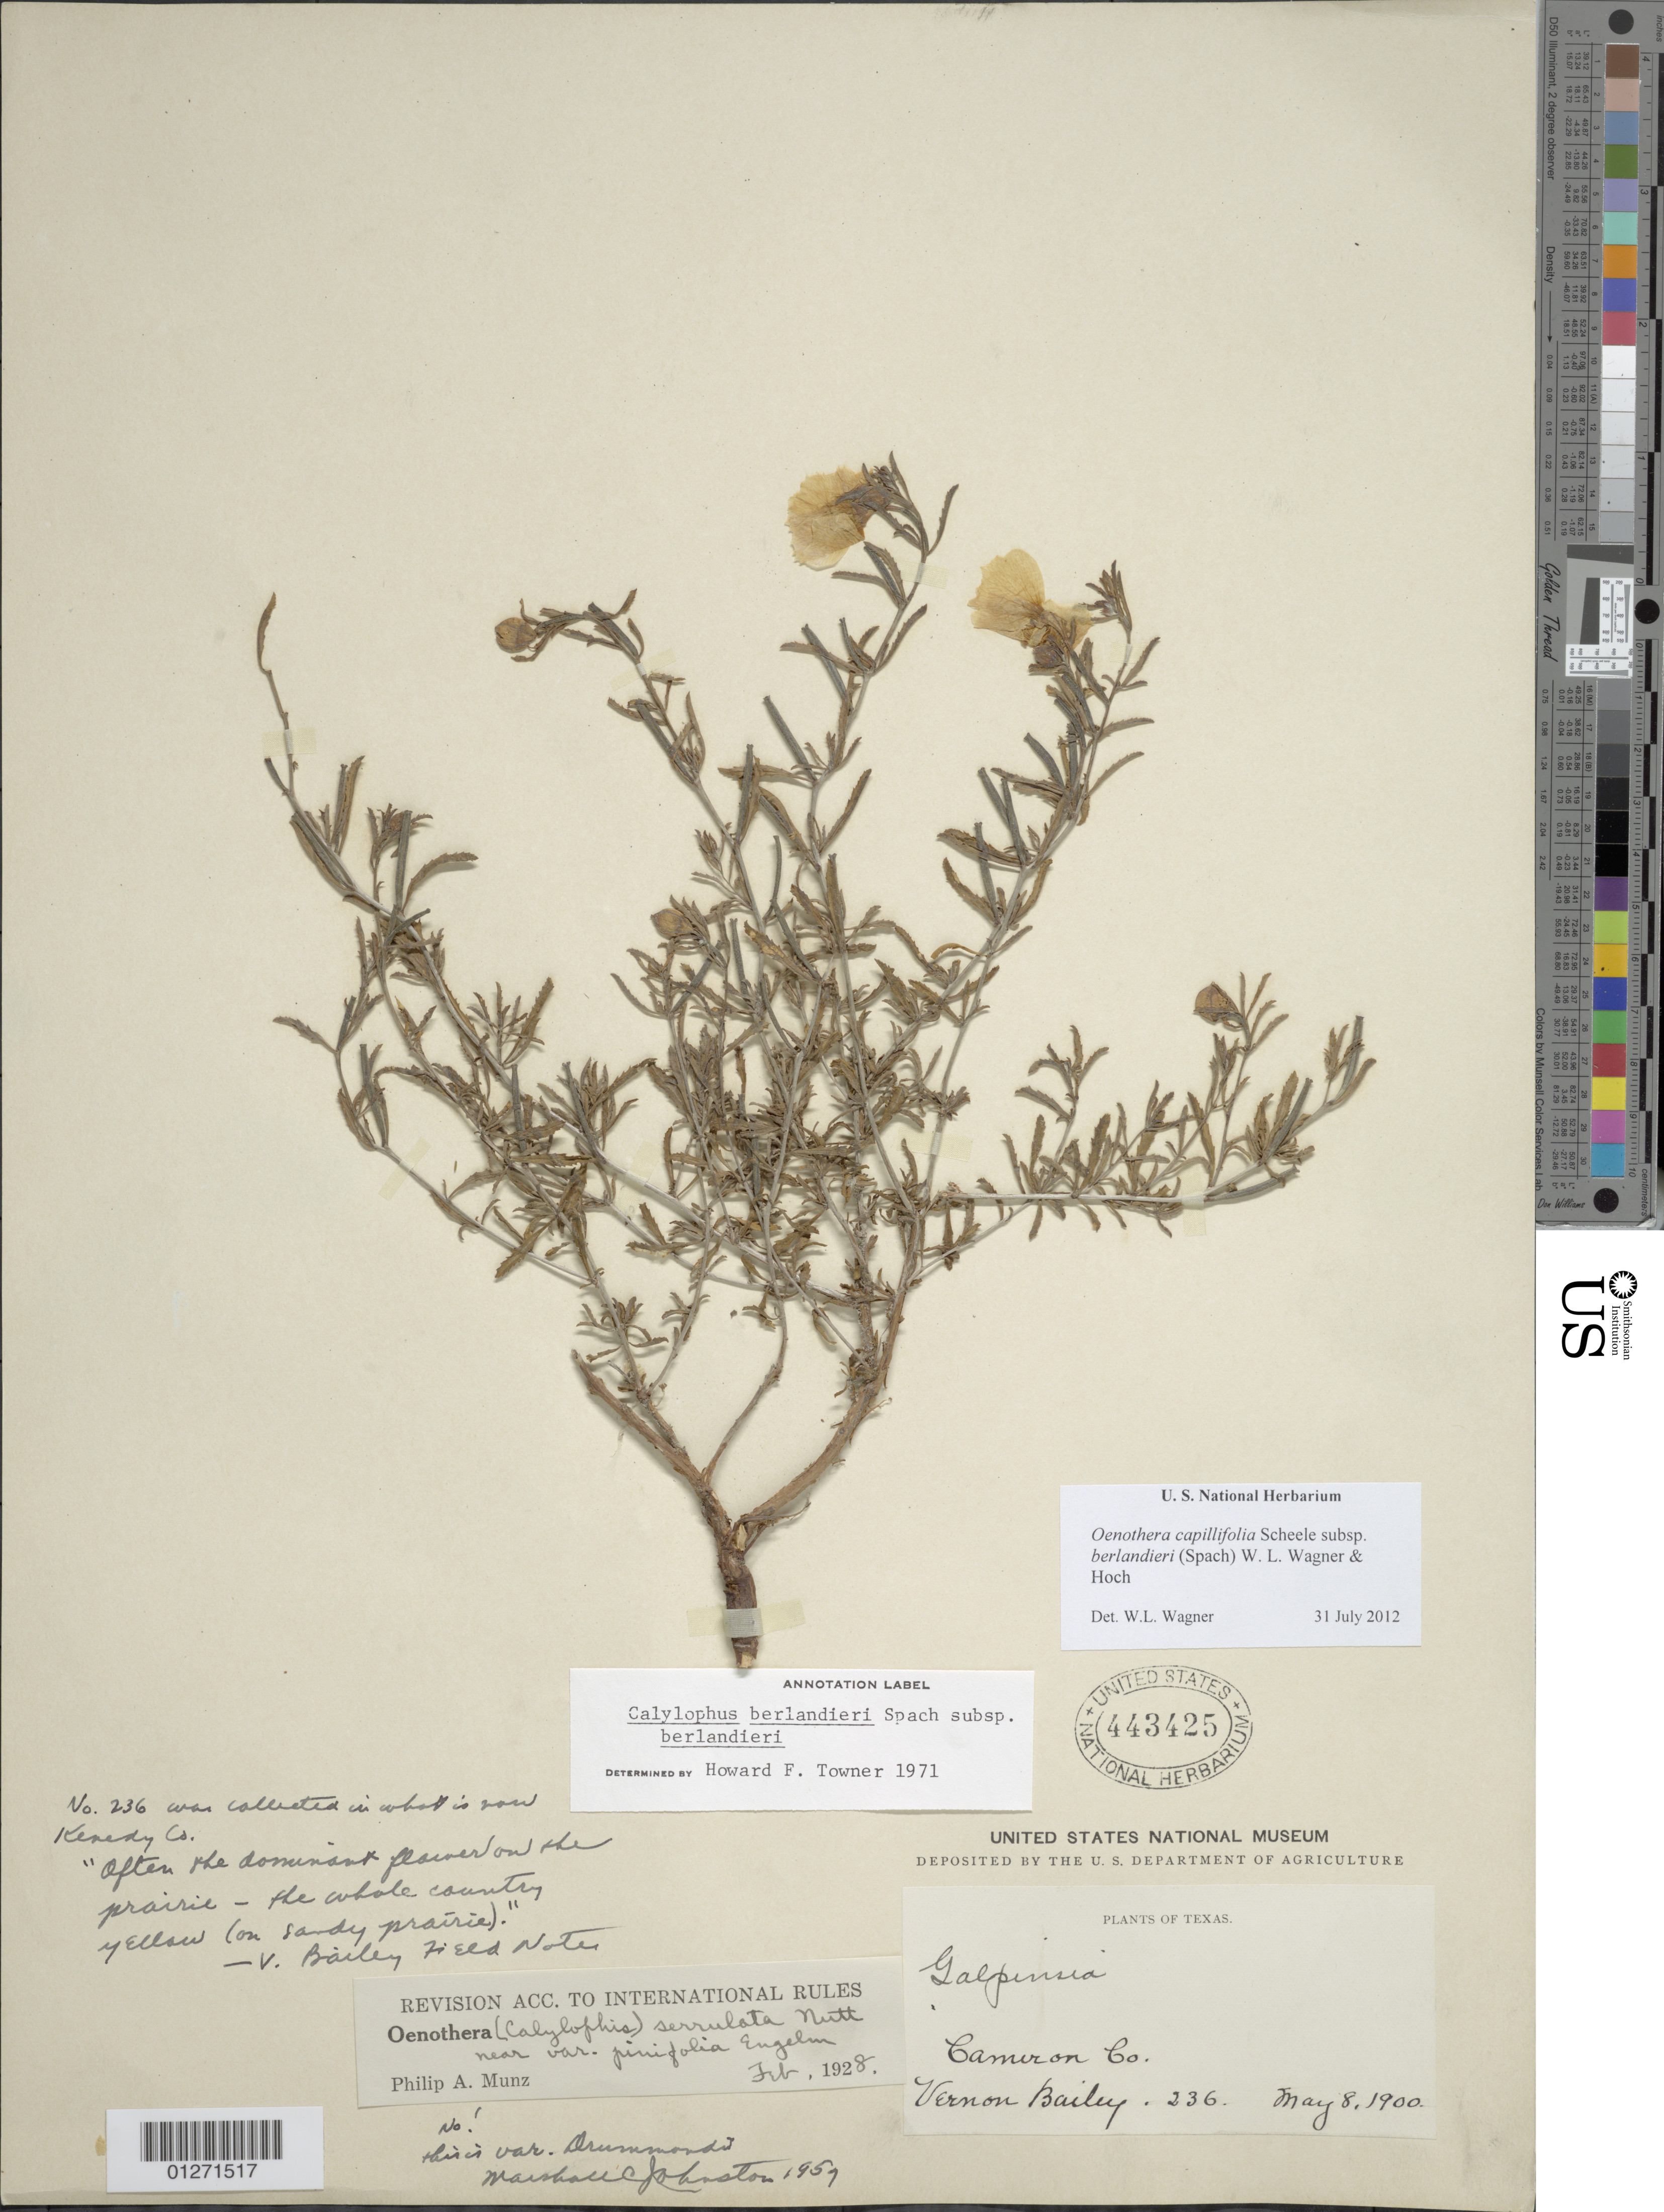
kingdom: Plantae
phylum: Tracheophyta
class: Magnoliopsida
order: Myrtales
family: Onagraceae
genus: Oenothera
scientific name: Oenothera capillifolia subsp. berlandieri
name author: (Spach) W.L. Wagner & Hoch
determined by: Wagner, W. L., (BOT), Smithsonian Institution - National Museum of Natural History (UNITED STATES)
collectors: V. O. Bailey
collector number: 236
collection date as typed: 08 May 1900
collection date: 1900-05-08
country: United States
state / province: Texas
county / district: Cameron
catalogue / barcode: US 443425